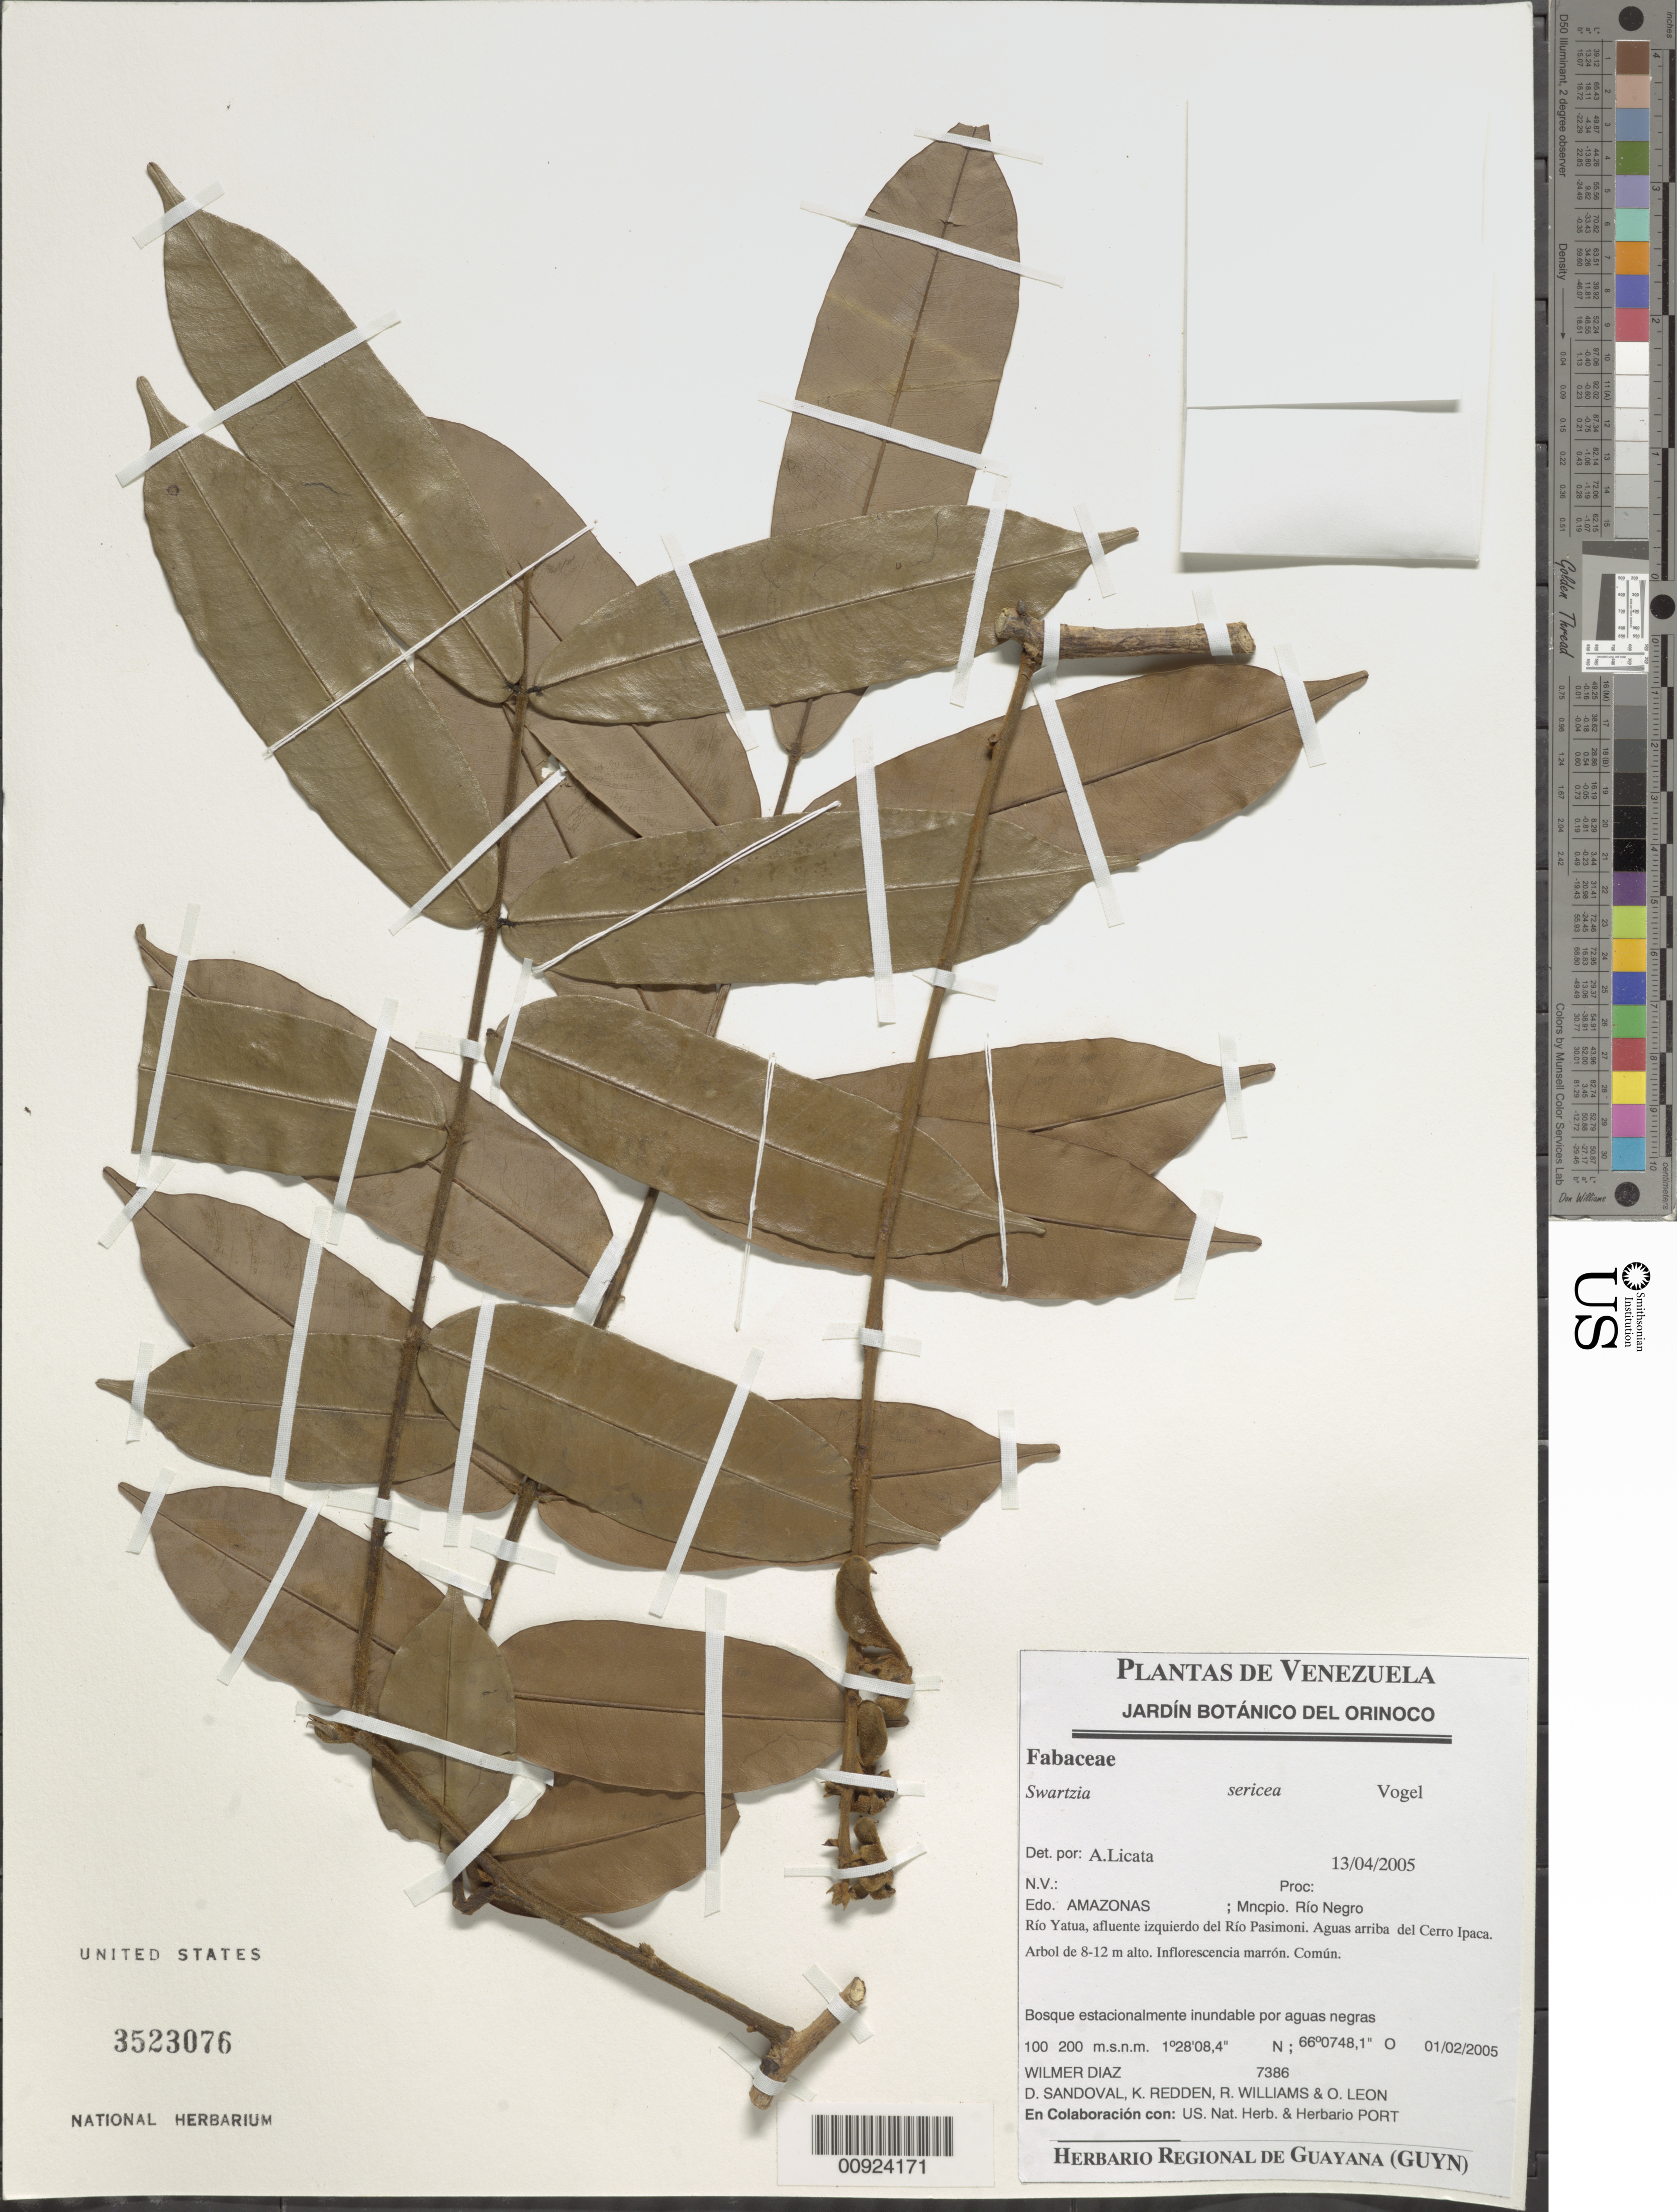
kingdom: Plantae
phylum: Tracheophyta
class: Magnoliopsida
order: Fabales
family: Fabaceae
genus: Swartzia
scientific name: Swartzia sericea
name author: Vogel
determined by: Licata, A., (PORT), Univ. Nac. Exp. de los Llanos Ezequiel Zamora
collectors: W. Díaz P., D. Sandoval, K. M. Redden, R. Williams & O. León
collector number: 7386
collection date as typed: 1-Feb-05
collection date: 2005-02-01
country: Venezuela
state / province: Amazonas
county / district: Río Negro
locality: Río Yatua, afluente izquierdo del Río Pasimoni. Aguas arriba del Cerro Ipaca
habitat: Bosque estacionalmente inundable por aguas negras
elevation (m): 100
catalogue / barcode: US 3523076